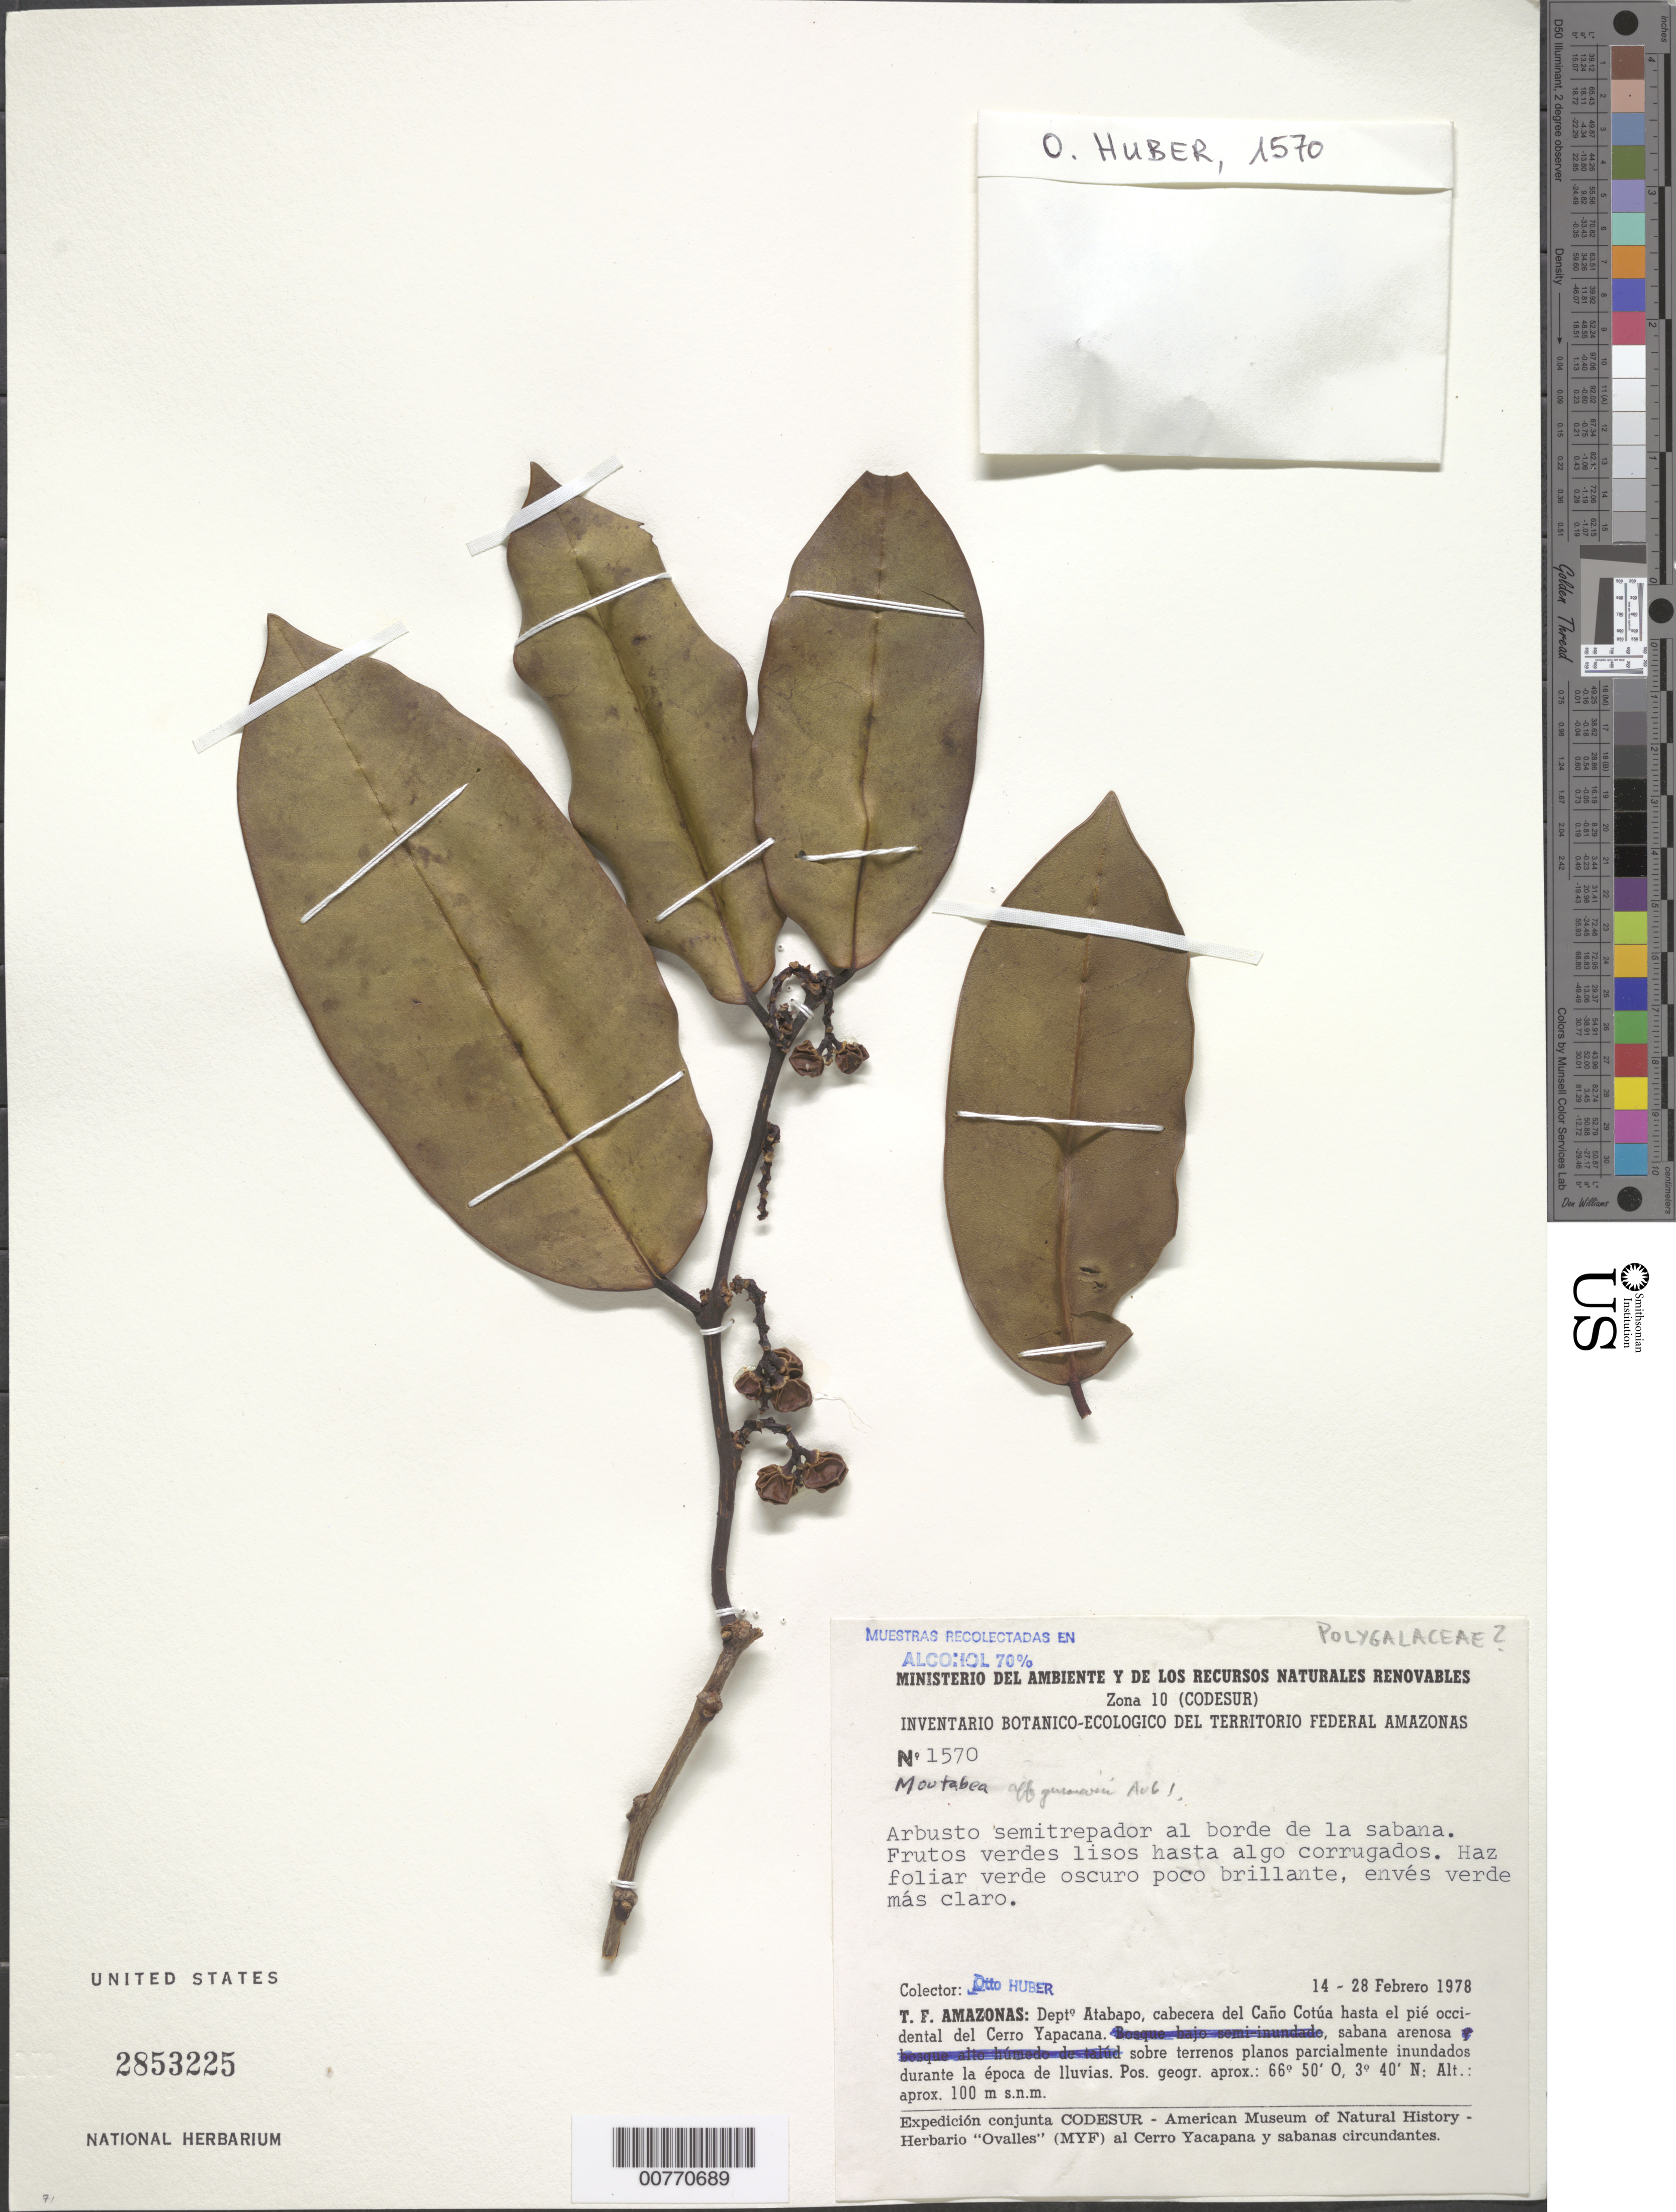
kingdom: Plantae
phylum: Tracheophyta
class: Magnoliopsida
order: Fabales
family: Polygalaceae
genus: Moutabea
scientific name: Moutabea sp.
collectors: O. Huber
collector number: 1570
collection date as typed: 14-Feb-78 to 28-Feb-78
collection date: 1978-02-14/1978-02-28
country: Venezuela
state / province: Amazonas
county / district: Atabapo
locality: Caño Cotúa hasta el pié occidental del Cerro Yapacána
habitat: Sabana arenosa, sobre terrenos planos parcialmente inundados; al borde de la sabana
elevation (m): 100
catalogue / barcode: US 2853225